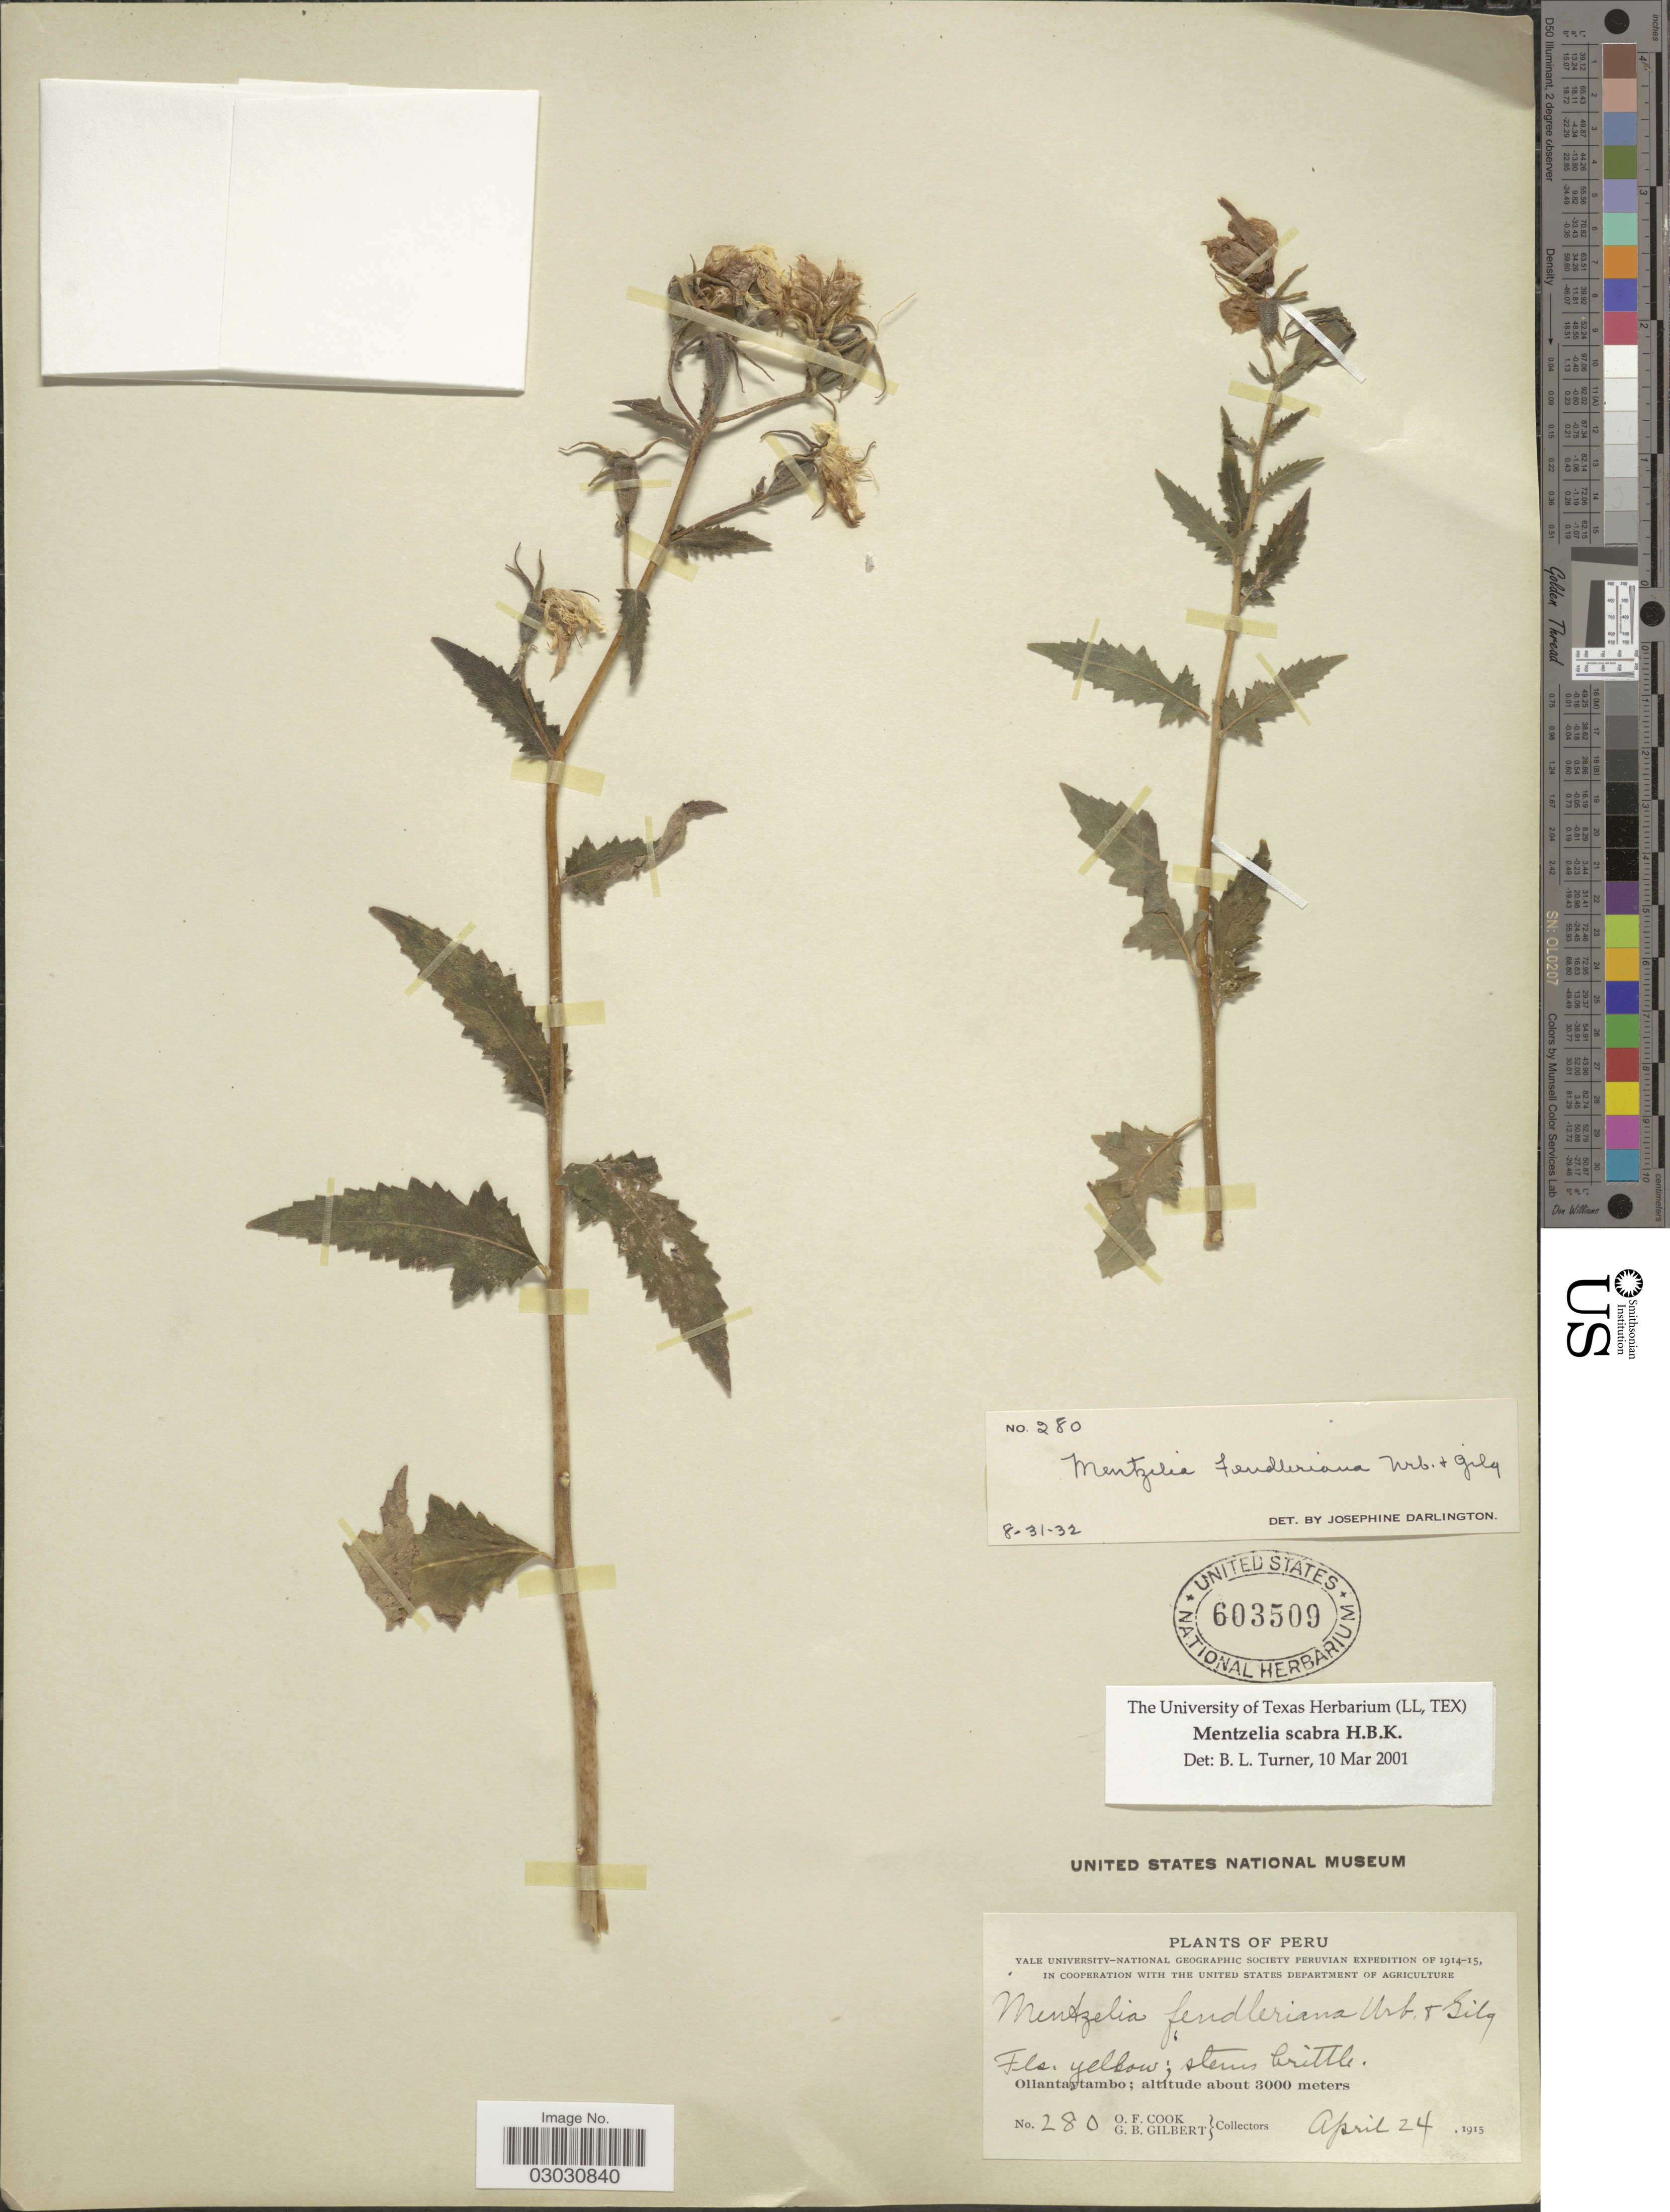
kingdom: Plantae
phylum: Tracheophyta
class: Magnoliopsida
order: Cornales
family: Loasaceae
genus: Mentzelia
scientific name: Mentzelia scabra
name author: Kunth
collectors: O. F. Cook & G. B. Gilbert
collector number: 280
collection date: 1915-04-24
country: Peru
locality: Ollantaytambo.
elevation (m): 3000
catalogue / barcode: US 603509